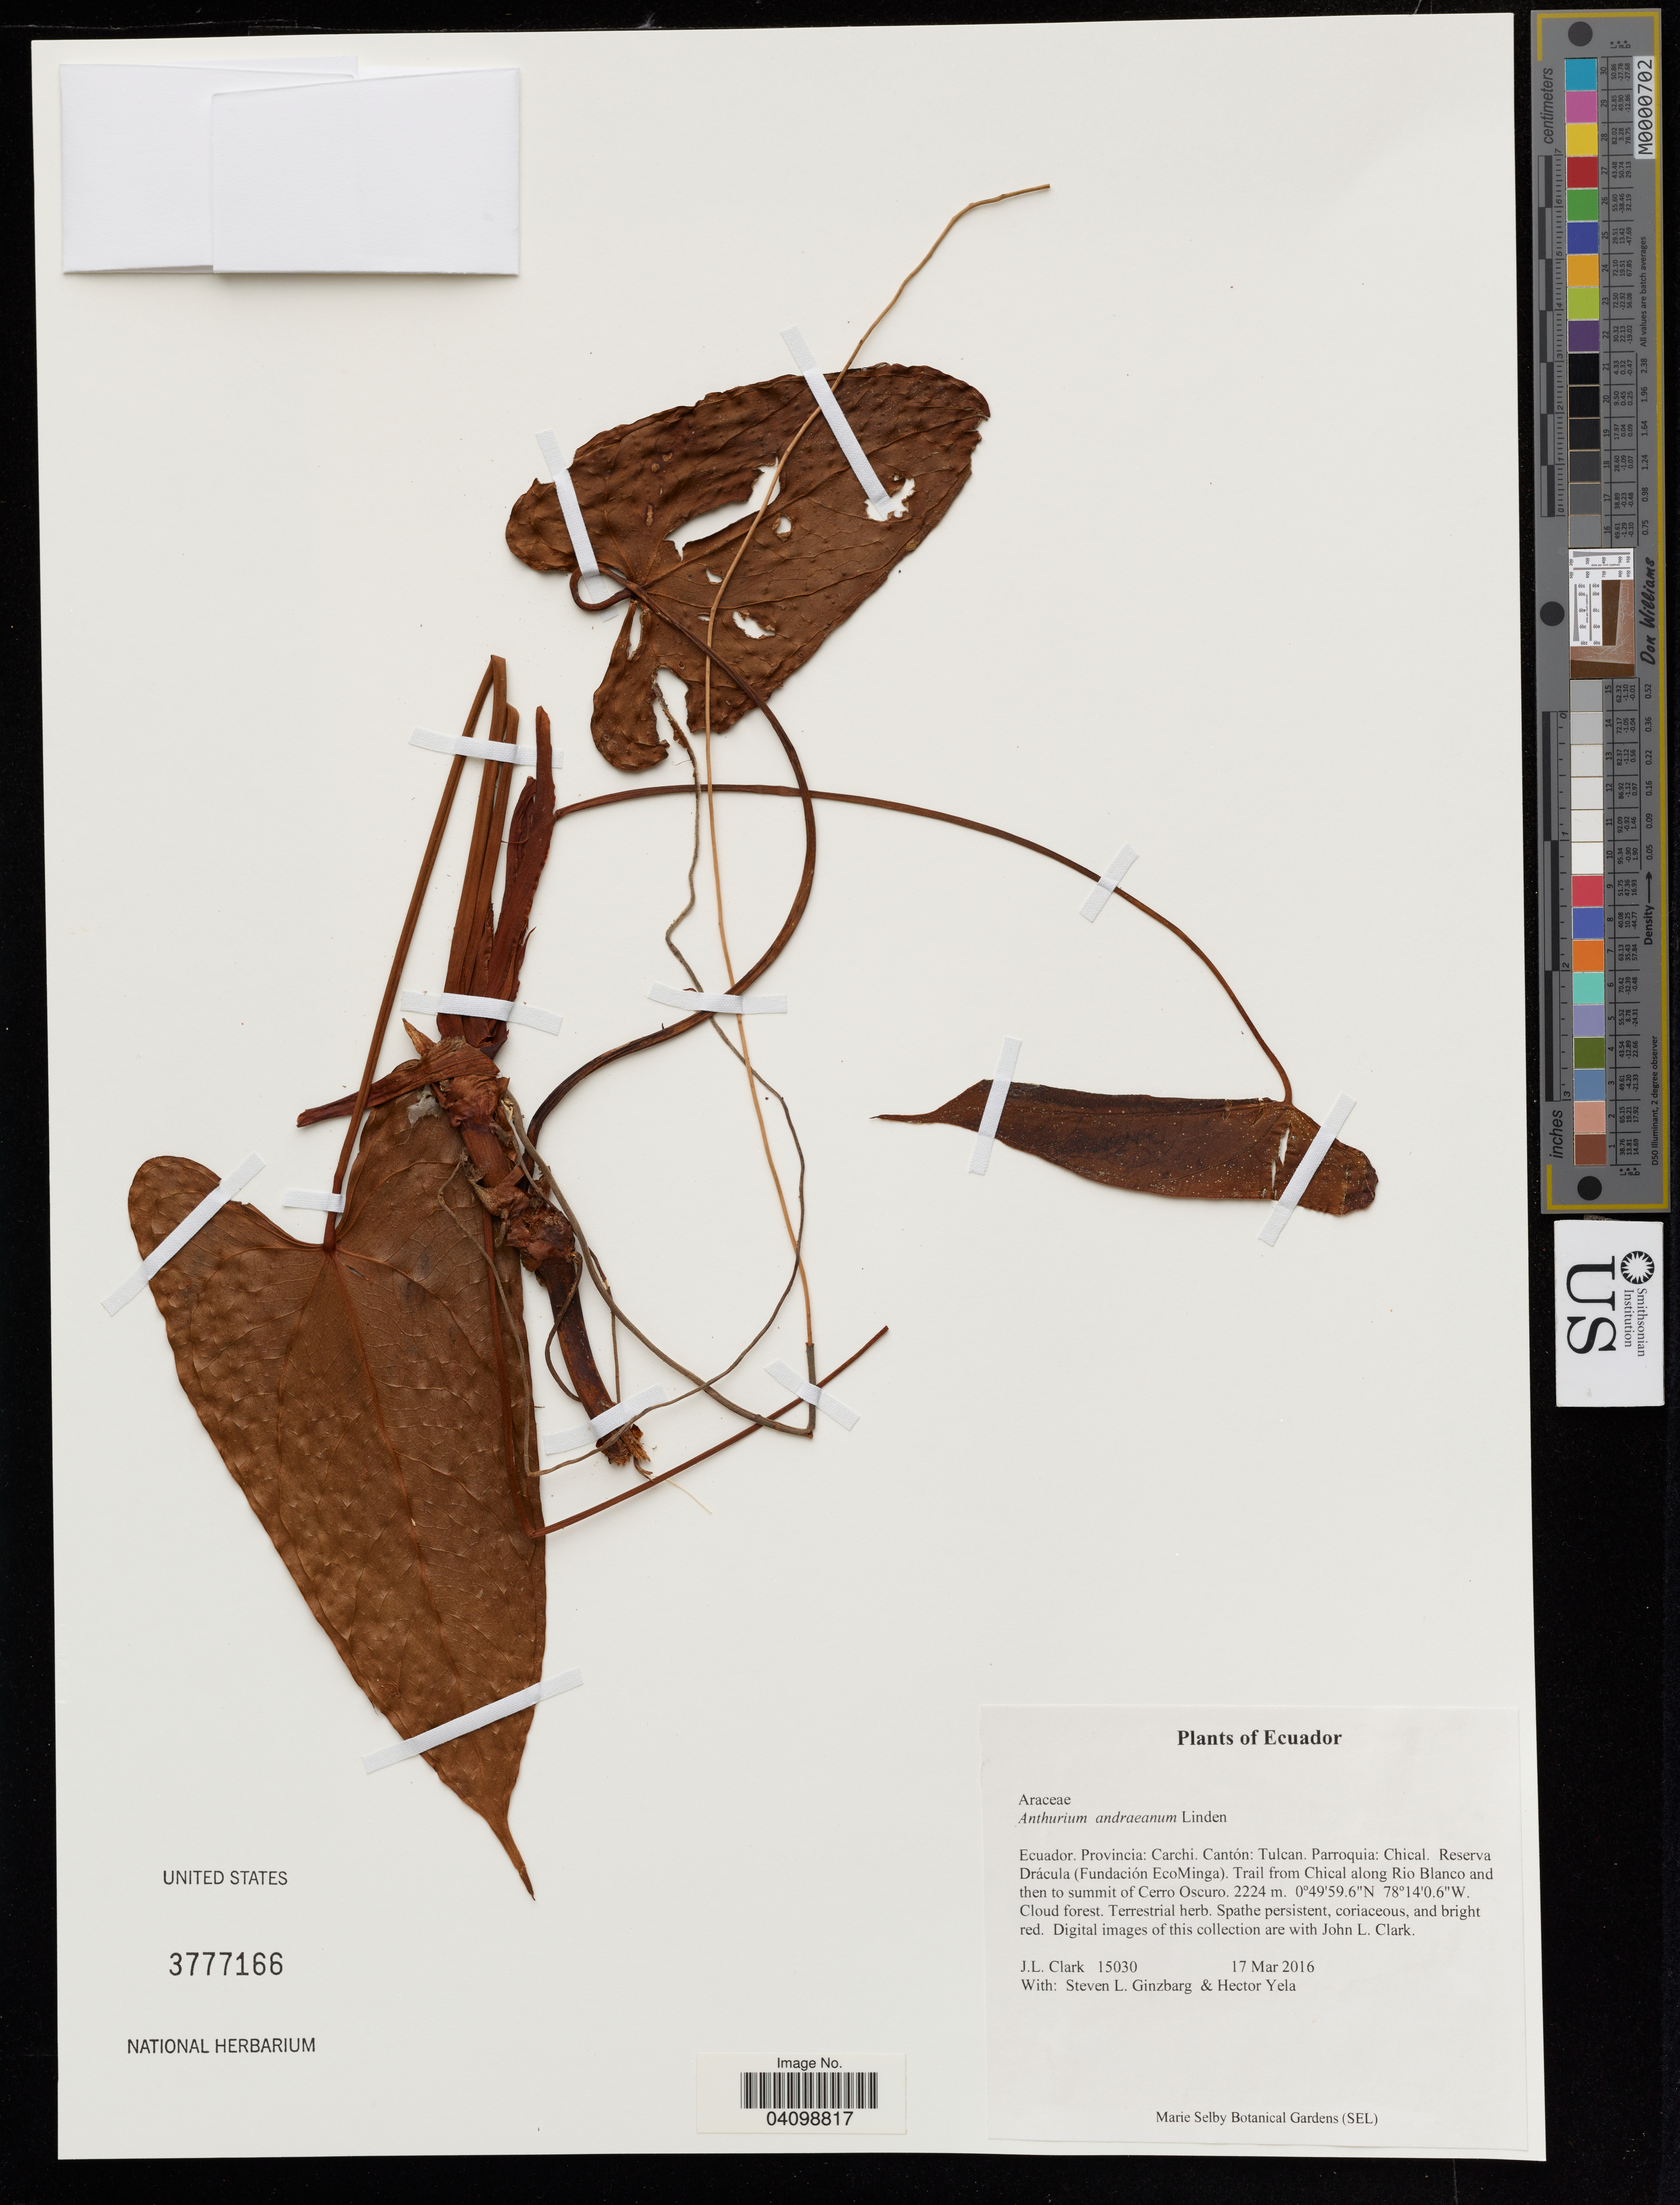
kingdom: Plantae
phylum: Tracheophyta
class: Liliopsida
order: Alismatales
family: Araceae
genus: Anthurium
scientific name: Anthurium andraeanum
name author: Linden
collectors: J. Clark & S. Ginzbarg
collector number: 15030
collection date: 2016-03-17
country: Ecuador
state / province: Carchi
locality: Cantón: Tulcan. Parroquia: Chical. Reserva Drácula (Fundación EcoMinga). Trail from Chical along Rio Blanco and then to summit of Cerro Oscuro.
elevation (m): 2224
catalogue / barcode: US 3777166